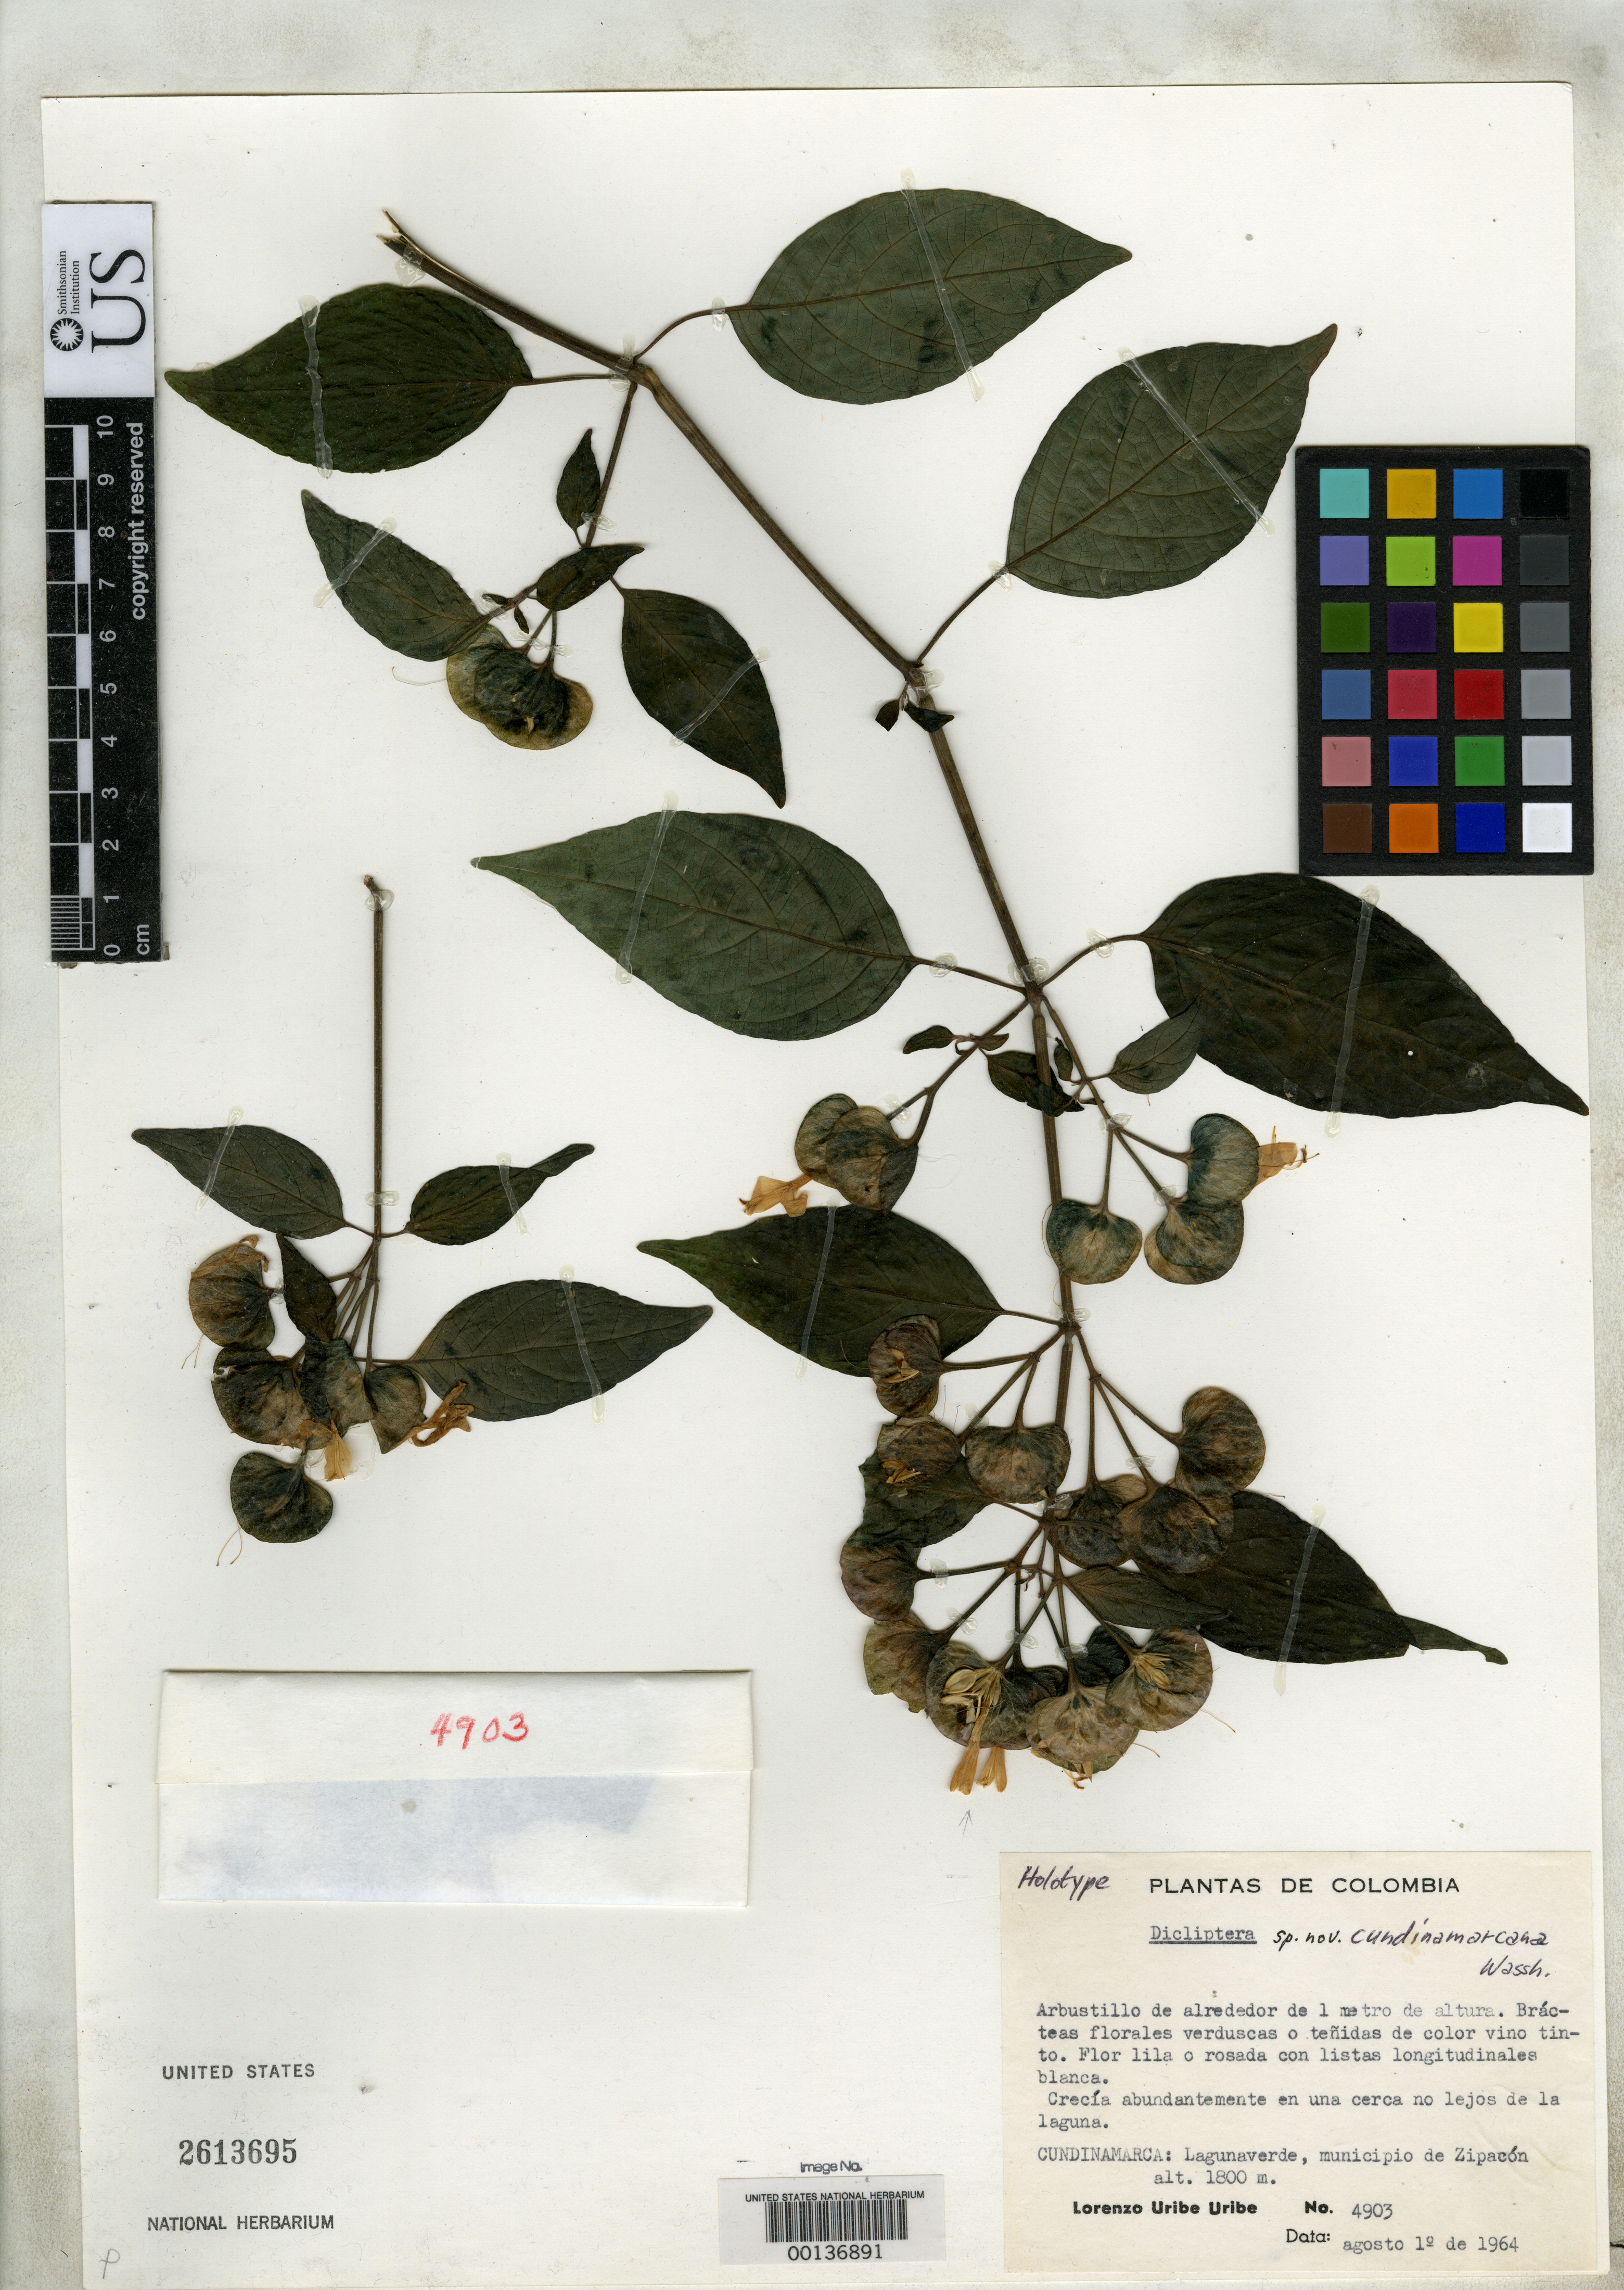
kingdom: Plantae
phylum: Tracheophyta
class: Magnoliopsida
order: Lamiales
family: Acanthaceae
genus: Dicliptera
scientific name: Dicliptera cundinamarcana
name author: Wassh.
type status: Holotype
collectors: D. C. Wasshausen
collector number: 4903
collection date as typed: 10 Aug 1964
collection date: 1964-08-10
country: Colombia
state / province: Cundinamarca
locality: Laguna Verde, Mun. Zipacon.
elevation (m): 1800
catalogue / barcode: US 2613695